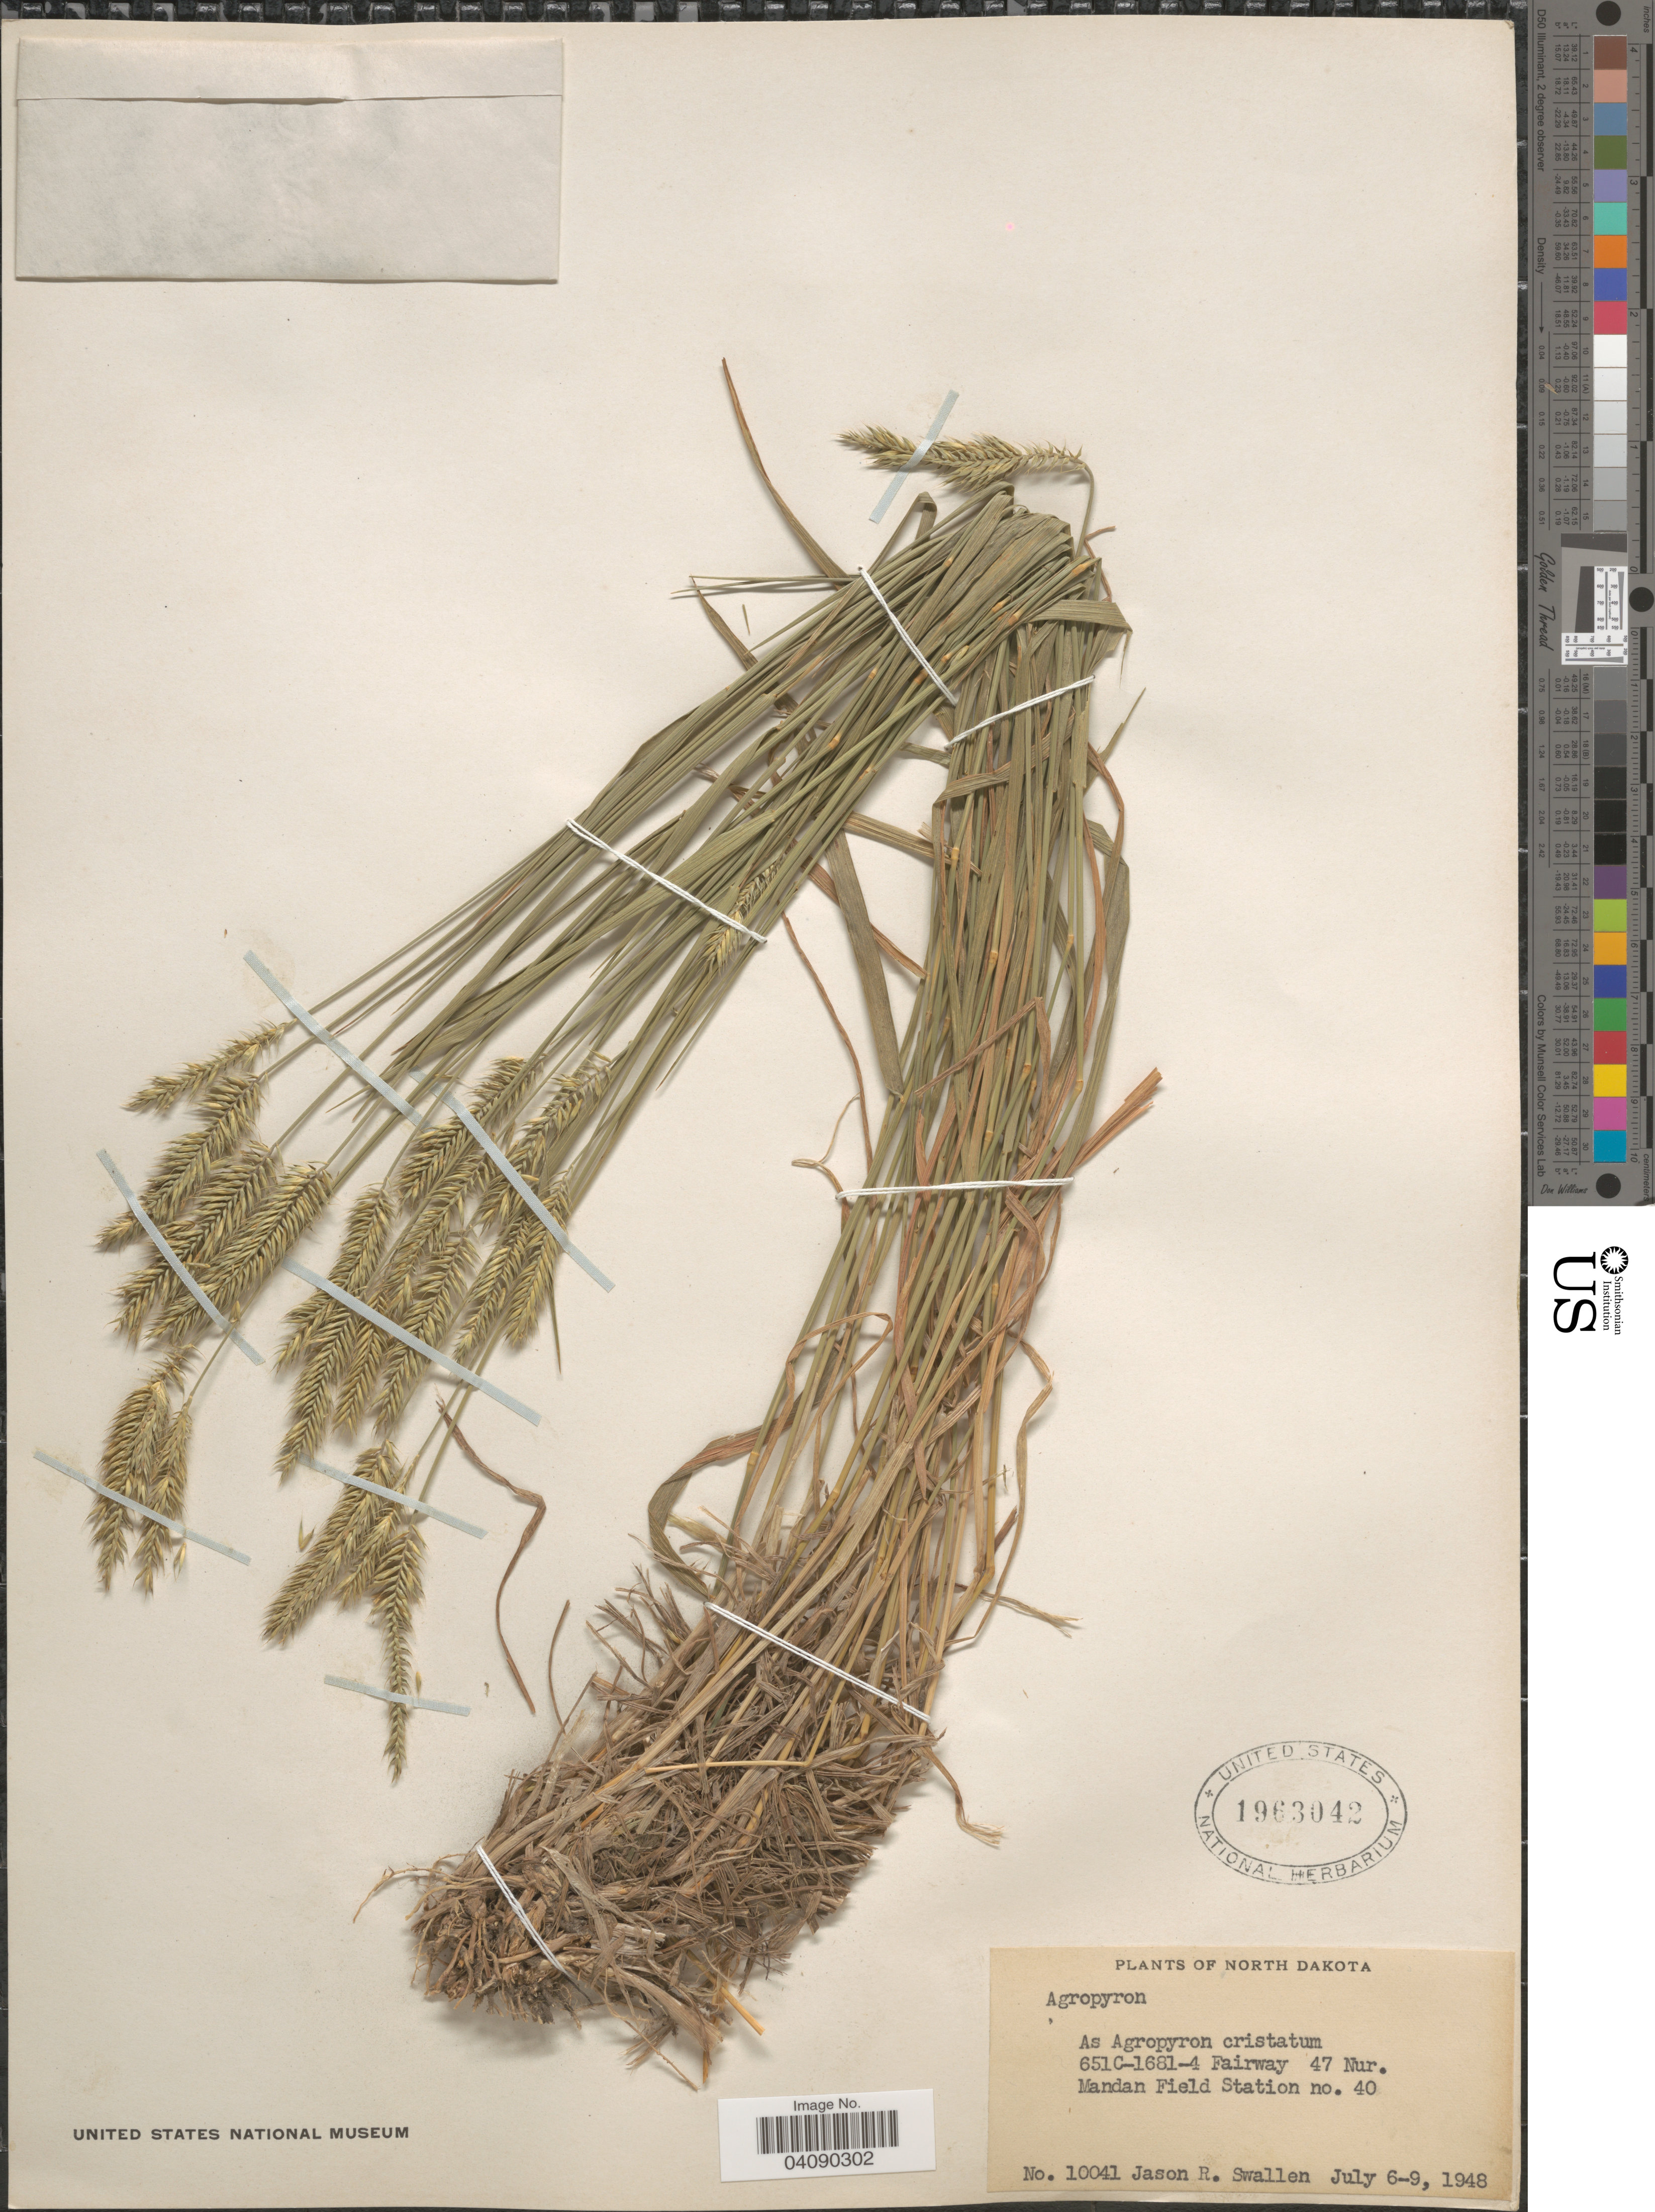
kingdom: Plantae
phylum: Tracheophyta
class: Liliopsida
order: Poales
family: Poaceae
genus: Agropyron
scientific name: Agropyron cristatum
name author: (L.) Gaertn.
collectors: J. R. Swallen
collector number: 10041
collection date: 1948-07-06/1948-07-09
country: United States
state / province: North Dakota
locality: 651C-1681-4 Fairway 47 Nur. Mandan Field Station no. 40.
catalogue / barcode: US 1963042